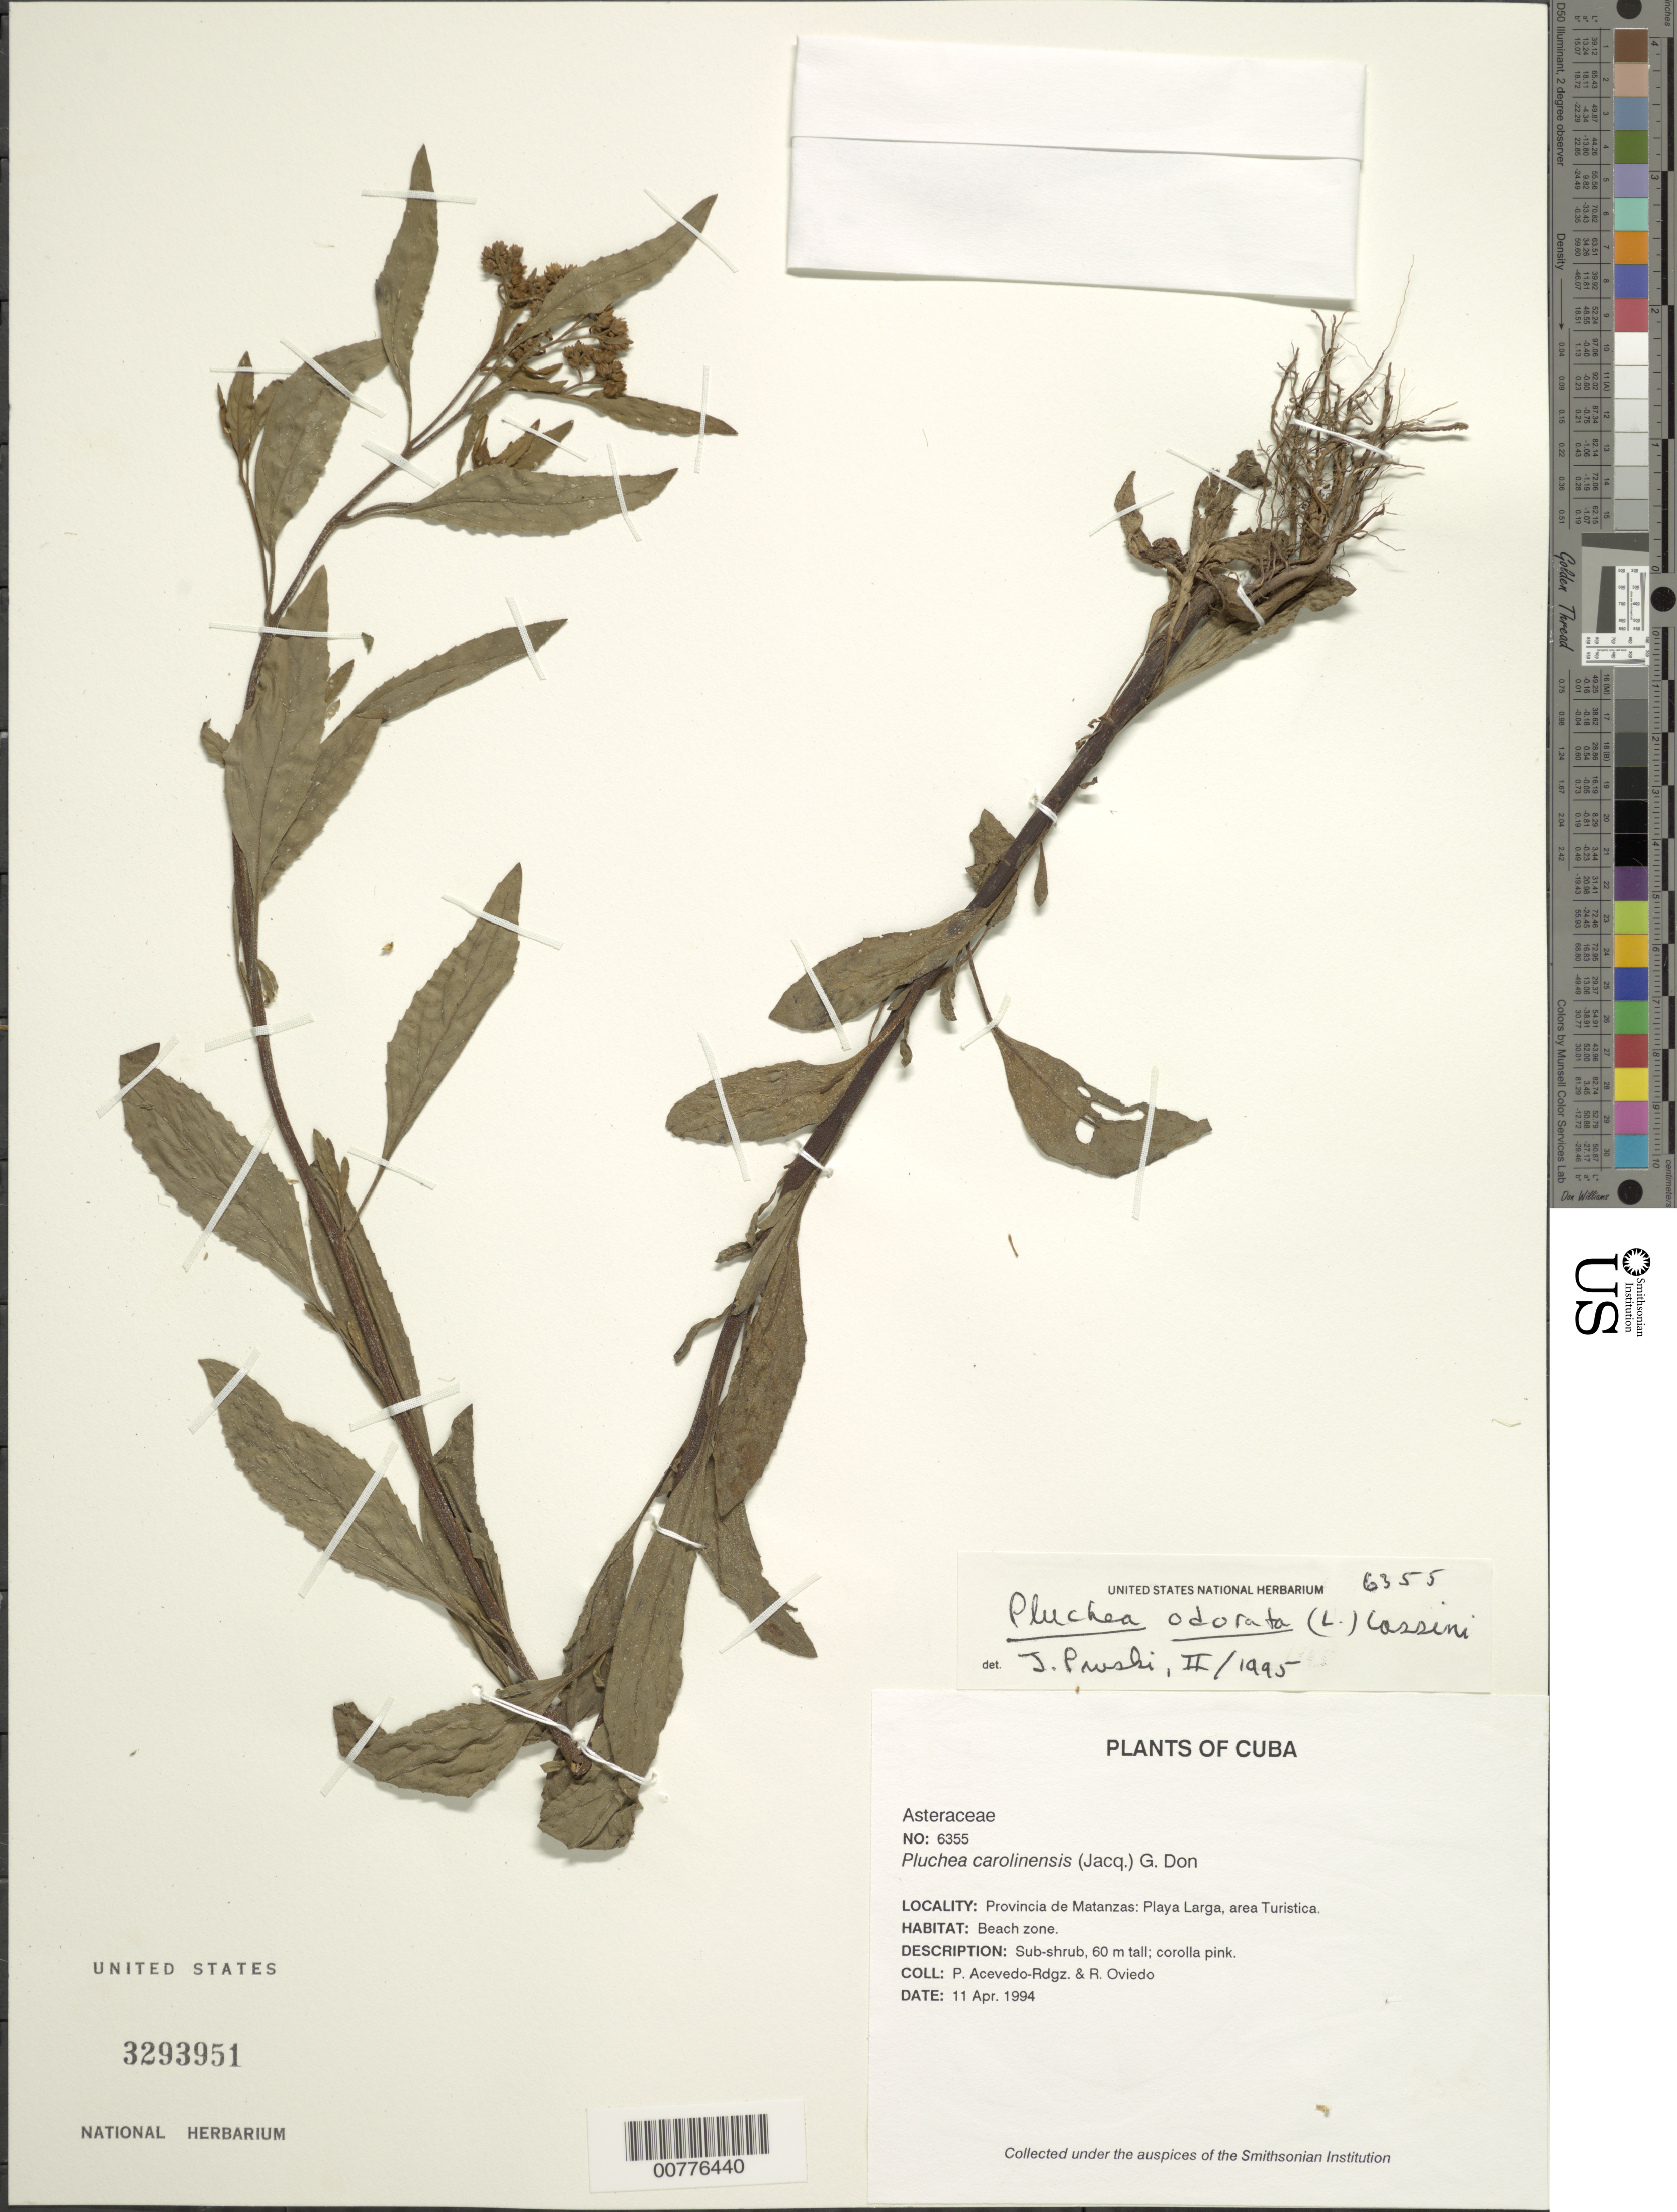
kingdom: Plantae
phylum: Tracheophyta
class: Magnoliopsida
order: Asterales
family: Asteraceae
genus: Pluchea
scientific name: Pluchea odorata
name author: (L.) Cass.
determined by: Pruski, J. F.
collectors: P. Acevedo-Rodr. & R. Oviedo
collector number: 6355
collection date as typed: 11 Apr 1994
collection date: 1994-04-11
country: Cuba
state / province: Matanzas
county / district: Municipio de Ciénaga de Zapata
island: Cuba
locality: Provincia de Matanzas: Playa Larga, area Turistica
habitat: Beach zone.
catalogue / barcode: US 3293951